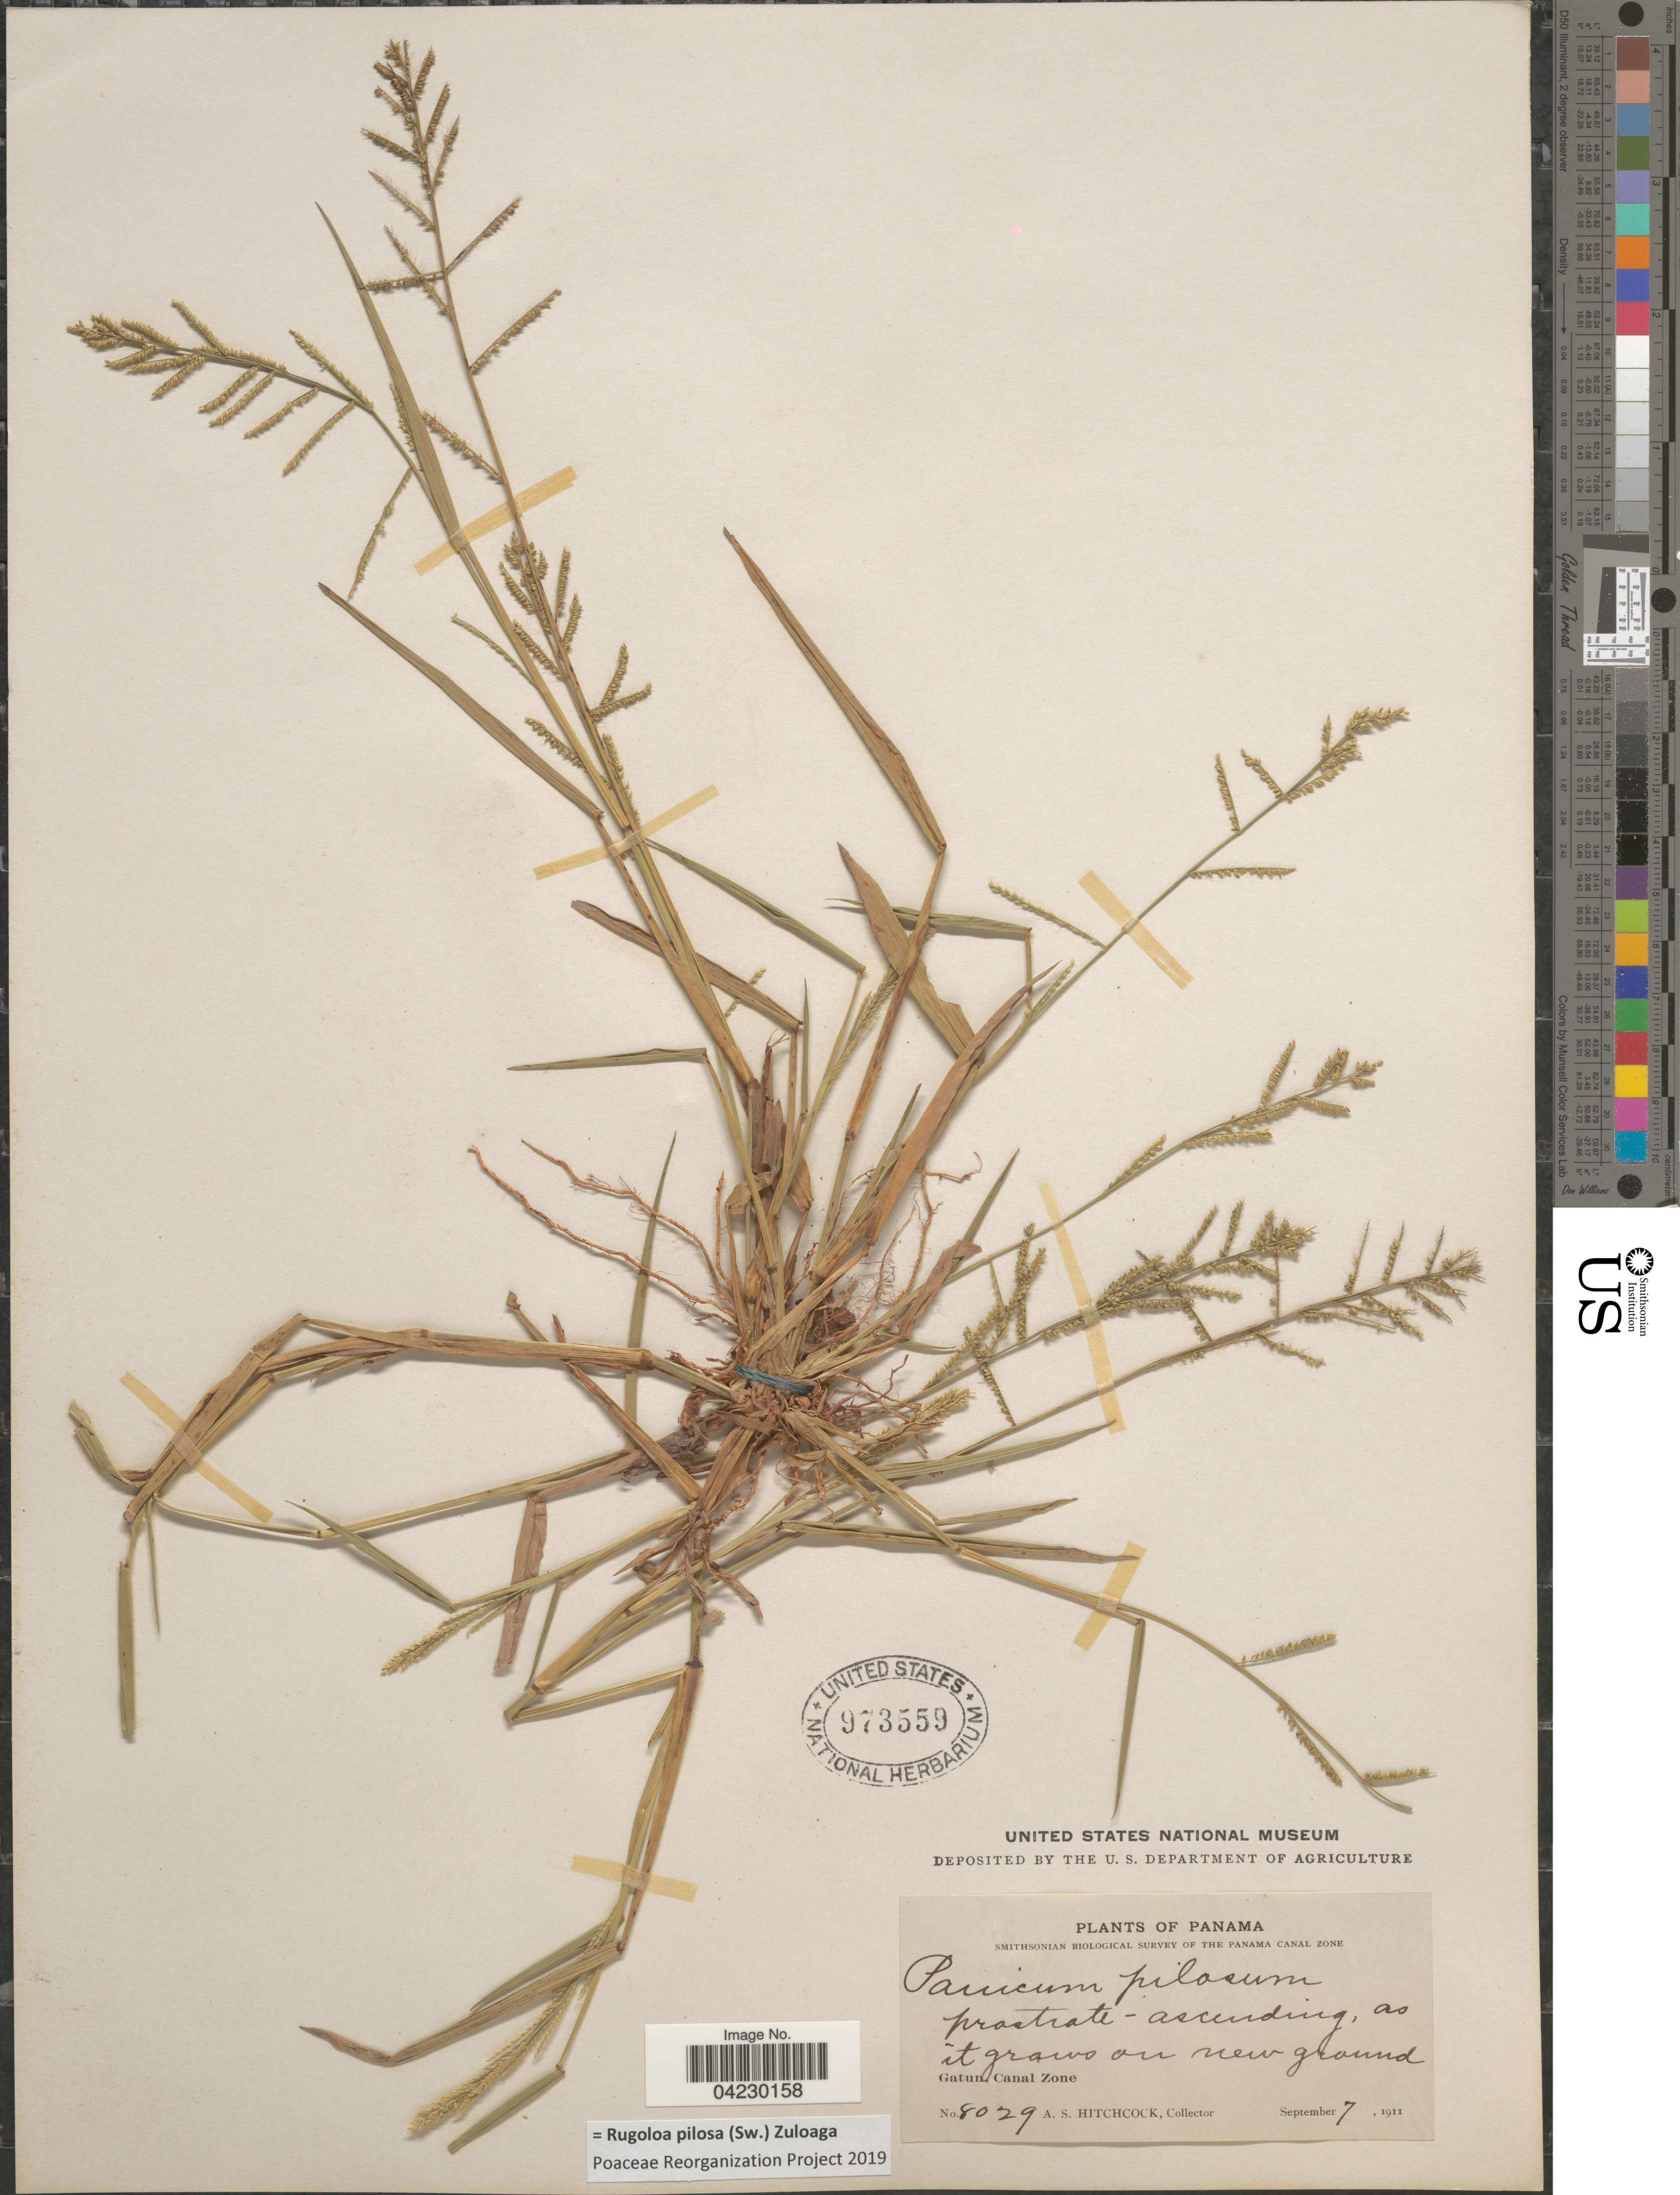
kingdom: Plantae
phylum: Tracheophyta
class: Liliopsida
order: Poales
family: Poaceae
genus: Rugoloa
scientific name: Rugoloa pilosa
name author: (Sw.) Zuloaga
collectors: A. S. Hitchcock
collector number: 8029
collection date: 1911-09-07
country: Panama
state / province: Colón / Panamá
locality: Smithsonian Biological Survey of the Panama Canal Zone. Gatun, Canal Zone.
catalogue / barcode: US 973559